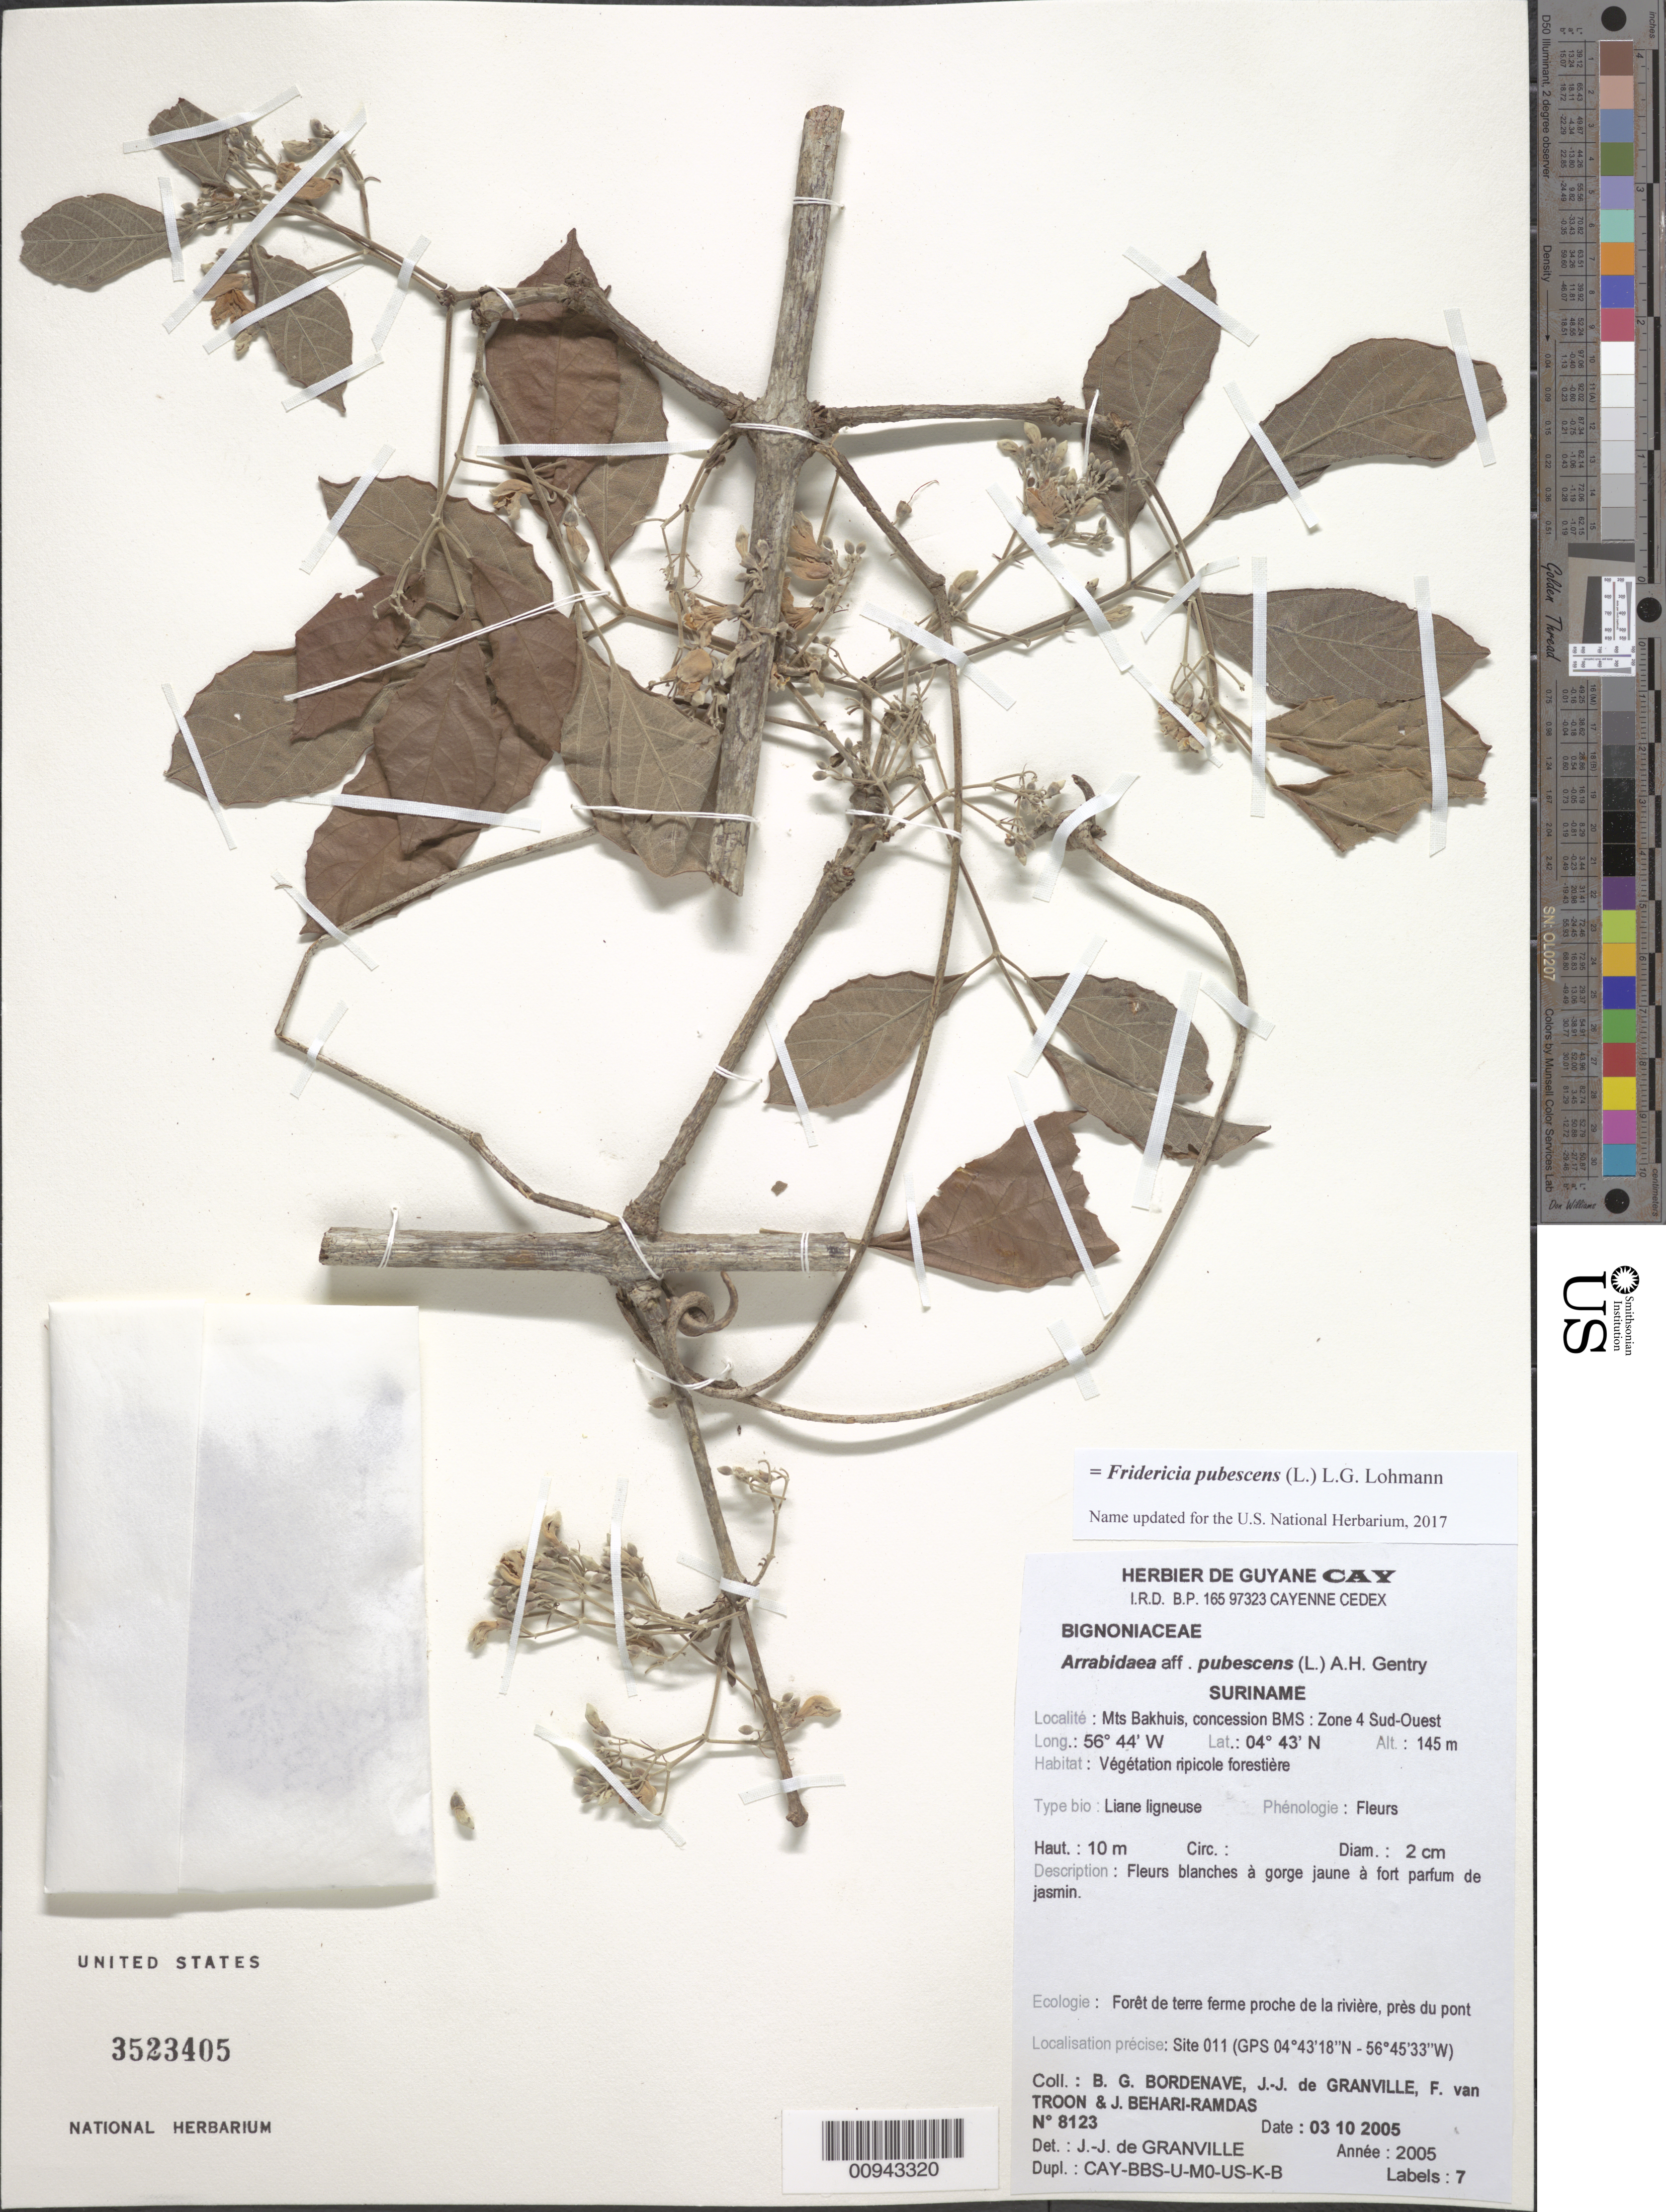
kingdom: Plantae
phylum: Tracheophyta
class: Magnoliopsida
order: Lamiales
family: Bignoniaceae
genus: Arrabidaea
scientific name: Arrabidaea pubescens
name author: (L.) A.H. Gentry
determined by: Granville, J. J. de, (CAY), Institut de Recherche pour le Developpement (IRD) (FRENCH GUIANA)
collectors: B. Bordenave, J.-J. de Granville, F. Van Troon & J. Behari-Ramdas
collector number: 8123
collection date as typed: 3-Oct-05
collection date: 2005-10-03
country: Suriname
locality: Mts Bakhuis, concession BMS: Zone 4 Sud-Ouest, Site 11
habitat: Vegetation ripicole forestiere. Foret de terre ferme proche de la riviere, pres du pont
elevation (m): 145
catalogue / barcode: US 3523405